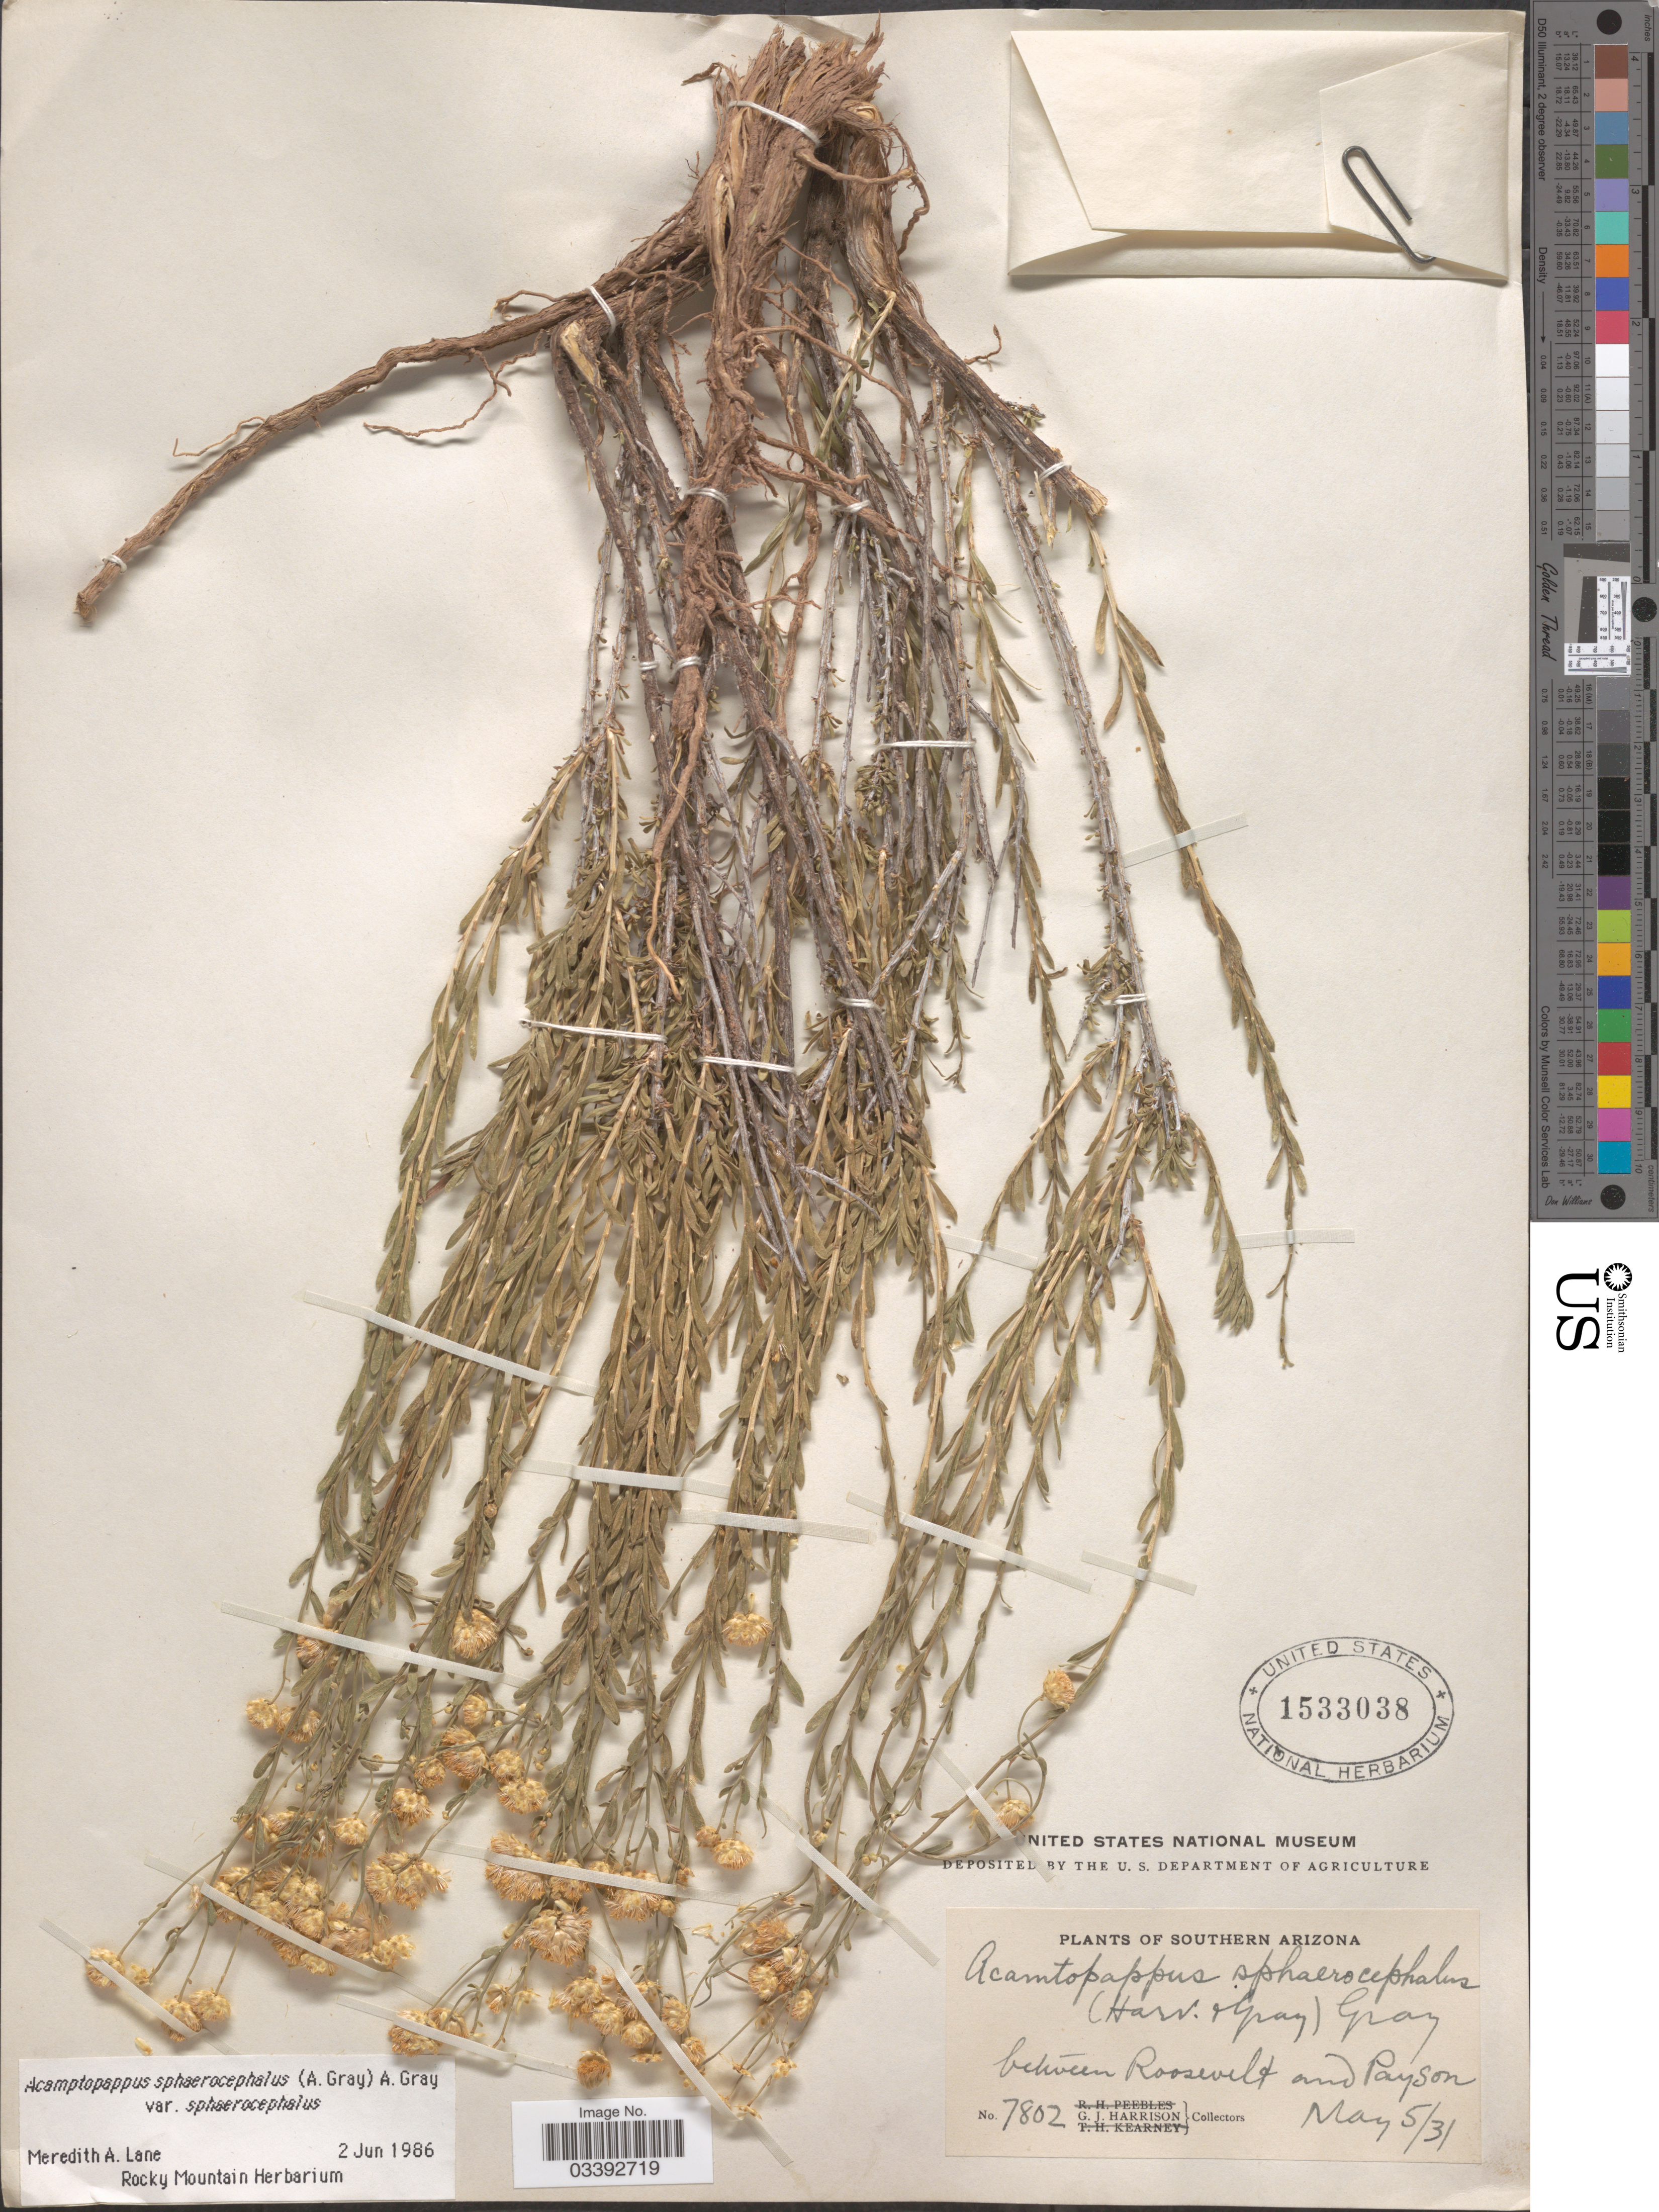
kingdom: Plantae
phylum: Tracheophyta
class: Magnoliopsida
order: Asterales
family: Asteraceae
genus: Acamptopappus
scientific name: Acamptopappus sphaerocephalus var. sphaerocephalus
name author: A. Gray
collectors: G. J. Harrison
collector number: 7802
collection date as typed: Transcribed d/m/y: 5/5/31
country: United States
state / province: Arizona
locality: Southern Arizona. Between Roosevelt and Payson.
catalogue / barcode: US 1533038